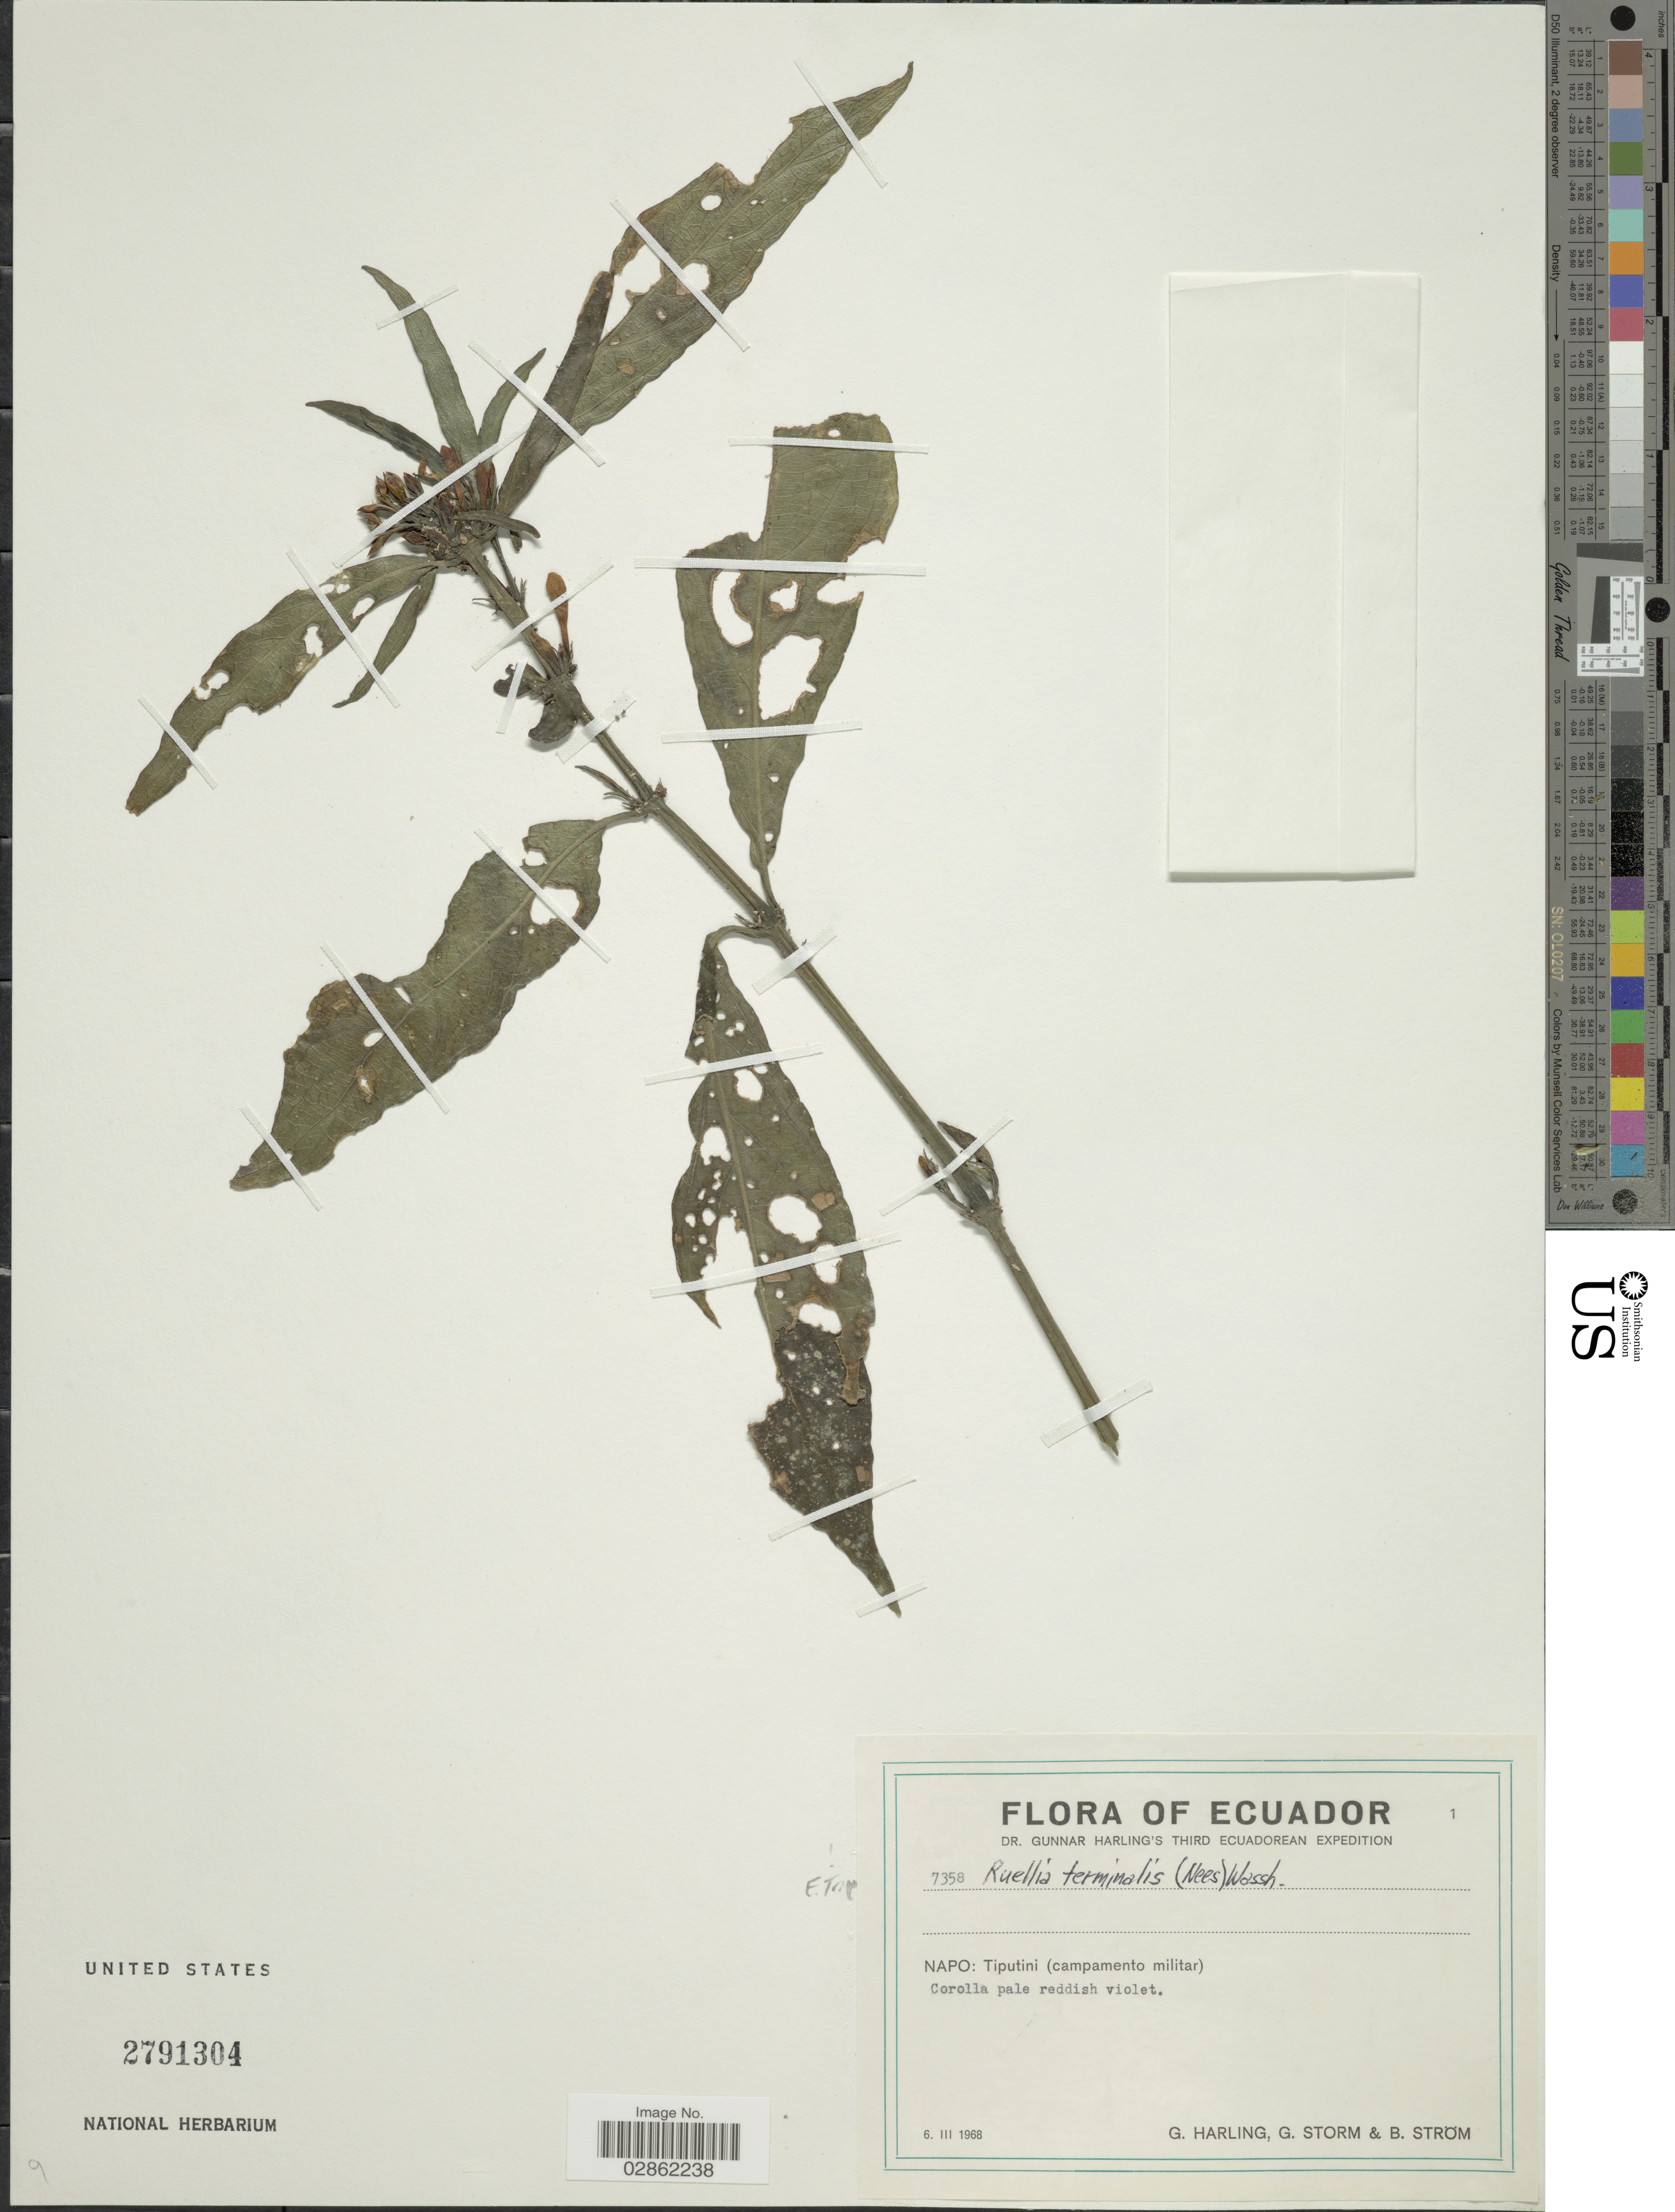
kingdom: Plantae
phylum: Tracheophyta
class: Magnoliopsida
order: Lamiales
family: Acanthaceae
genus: Ruellia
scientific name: Ruellia terminalis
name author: (Nees) Wassh.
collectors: G. Harling, G. Storm & B. Ström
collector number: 7358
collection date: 1968-03-06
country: Ecuador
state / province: Napo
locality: Tiputini (campamento militar).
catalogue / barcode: US 2791304